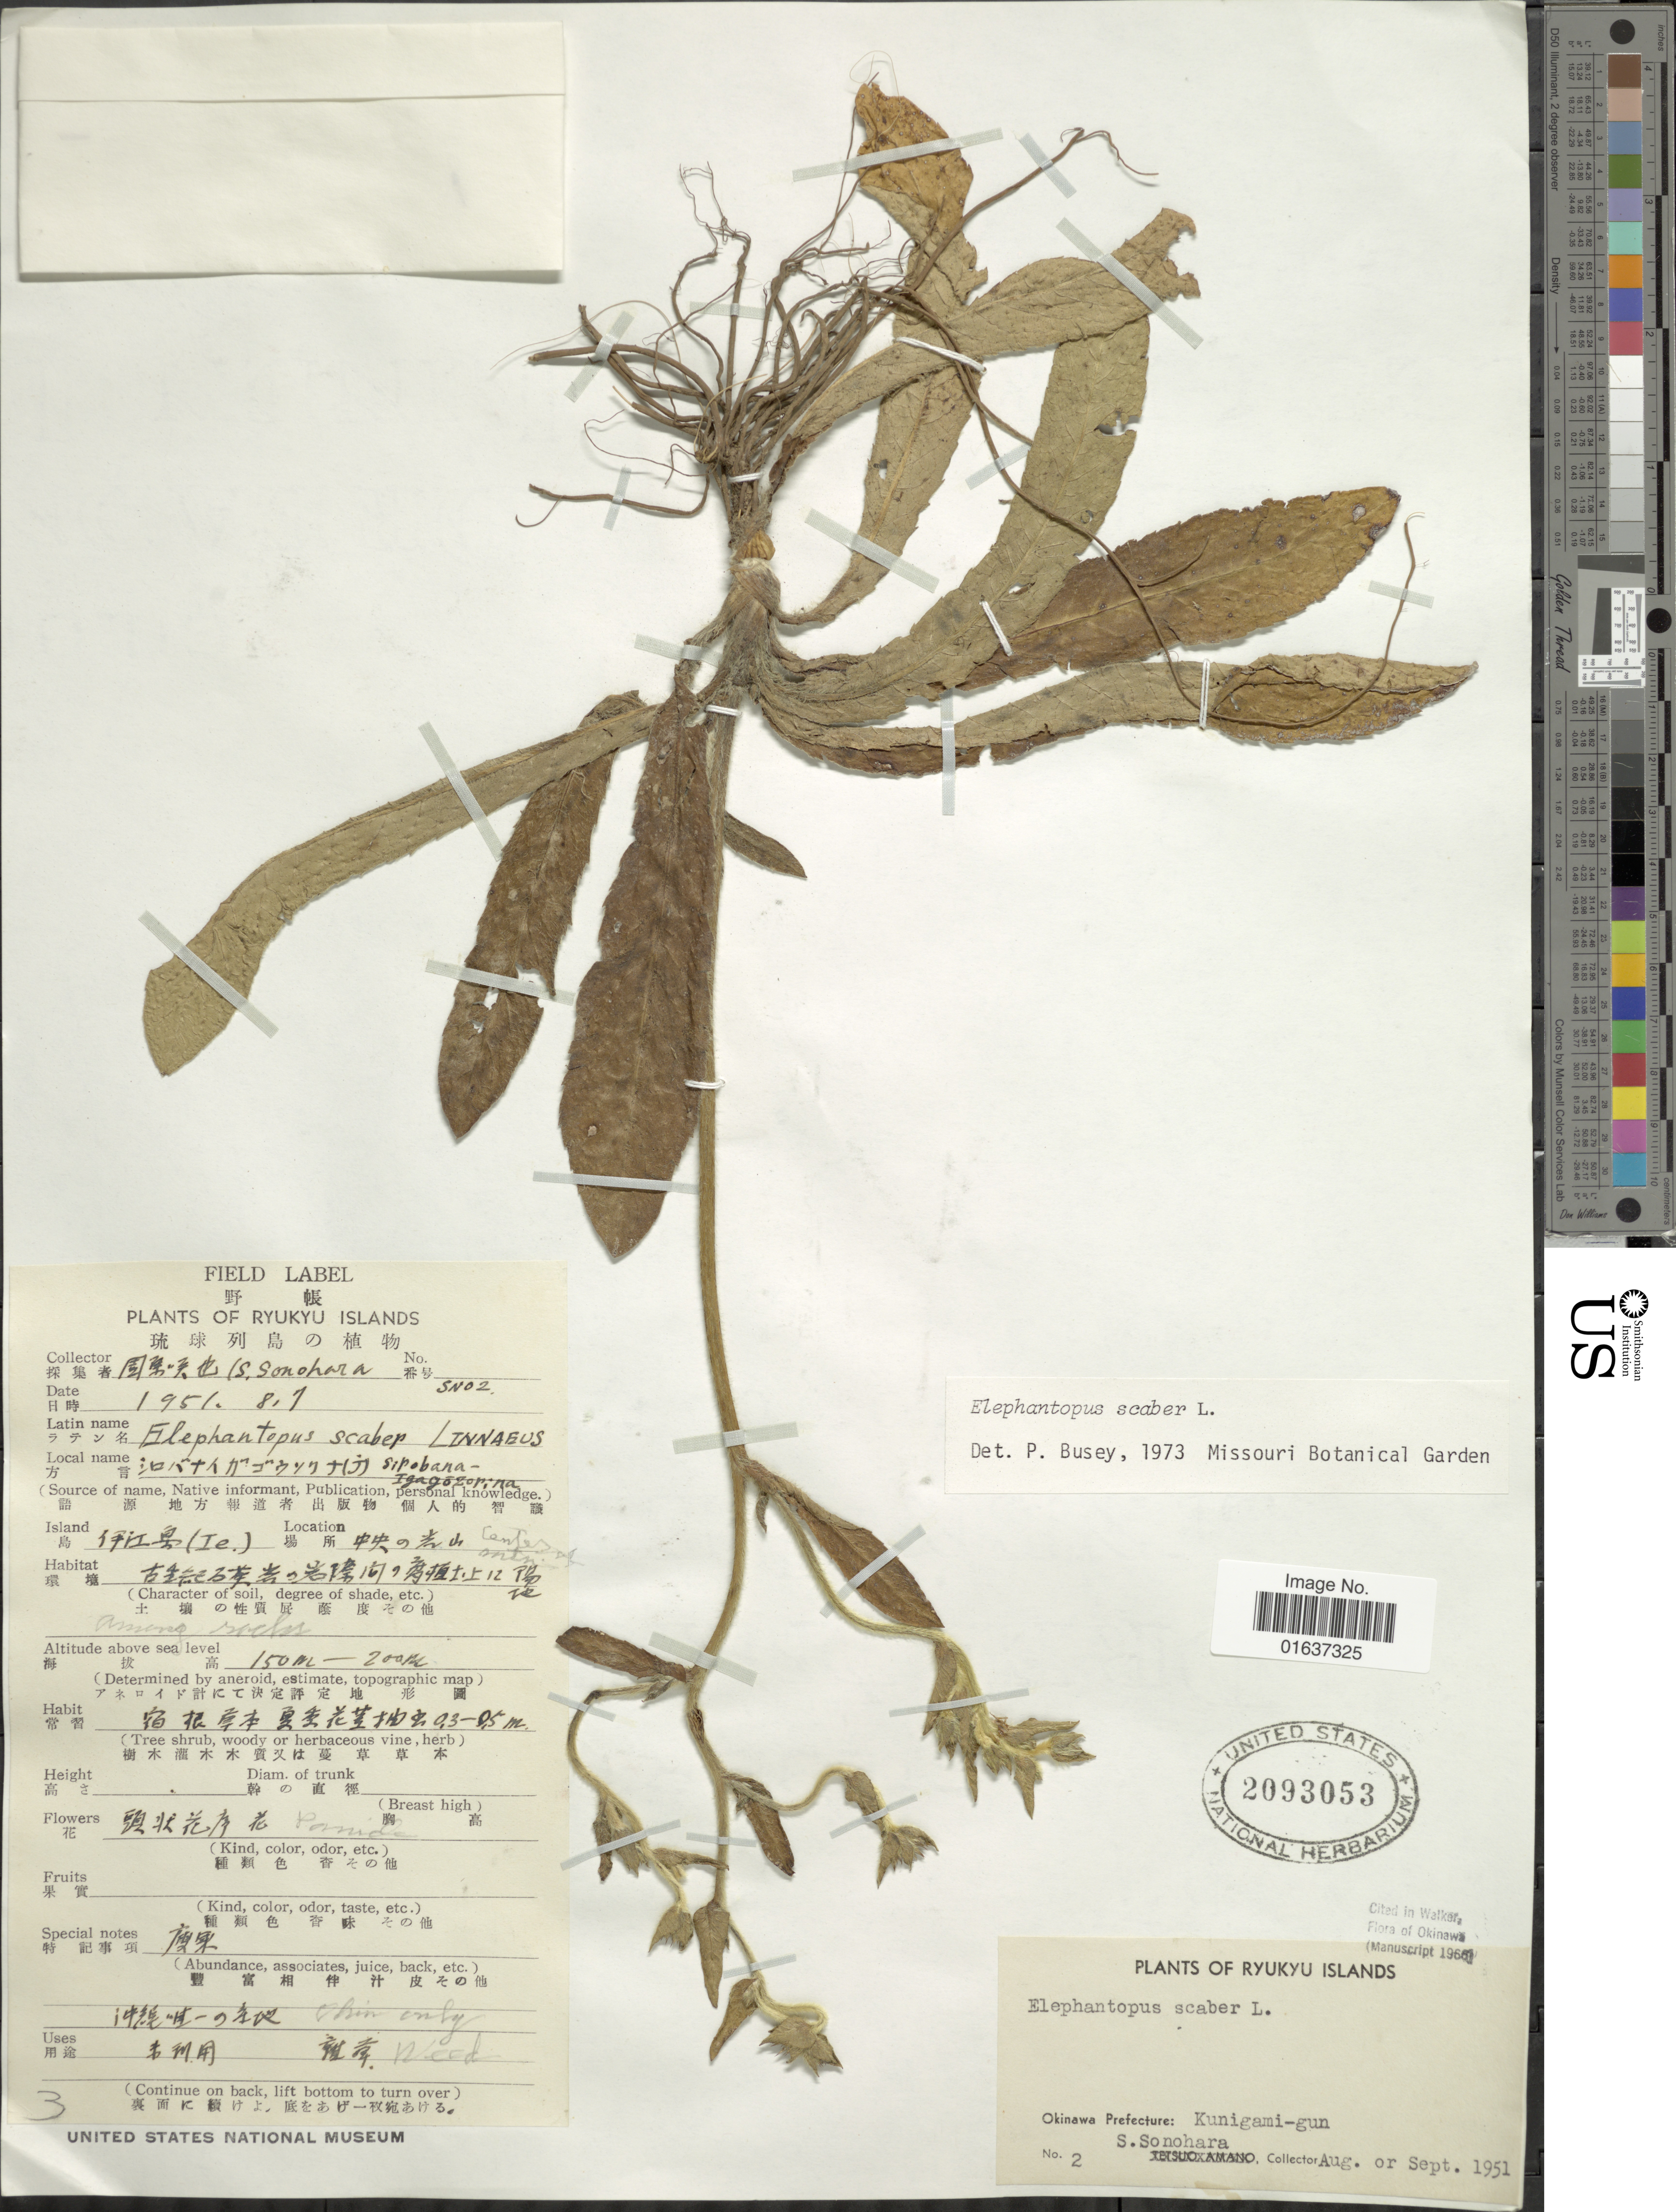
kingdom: Plantae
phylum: Tracheophyta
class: Magnoliopsida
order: Asterales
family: Asteraceae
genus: Elephantopus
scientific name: Elephantopus scaber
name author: L.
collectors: S. Sonohara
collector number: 2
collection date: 1951-08/1951-09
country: Japan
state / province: Okinawa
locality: Ryukyu Islands, Okinawa Prefecture: Kunigami-gun, Contes of Mtn.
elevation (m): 150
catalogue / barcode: US 2093053